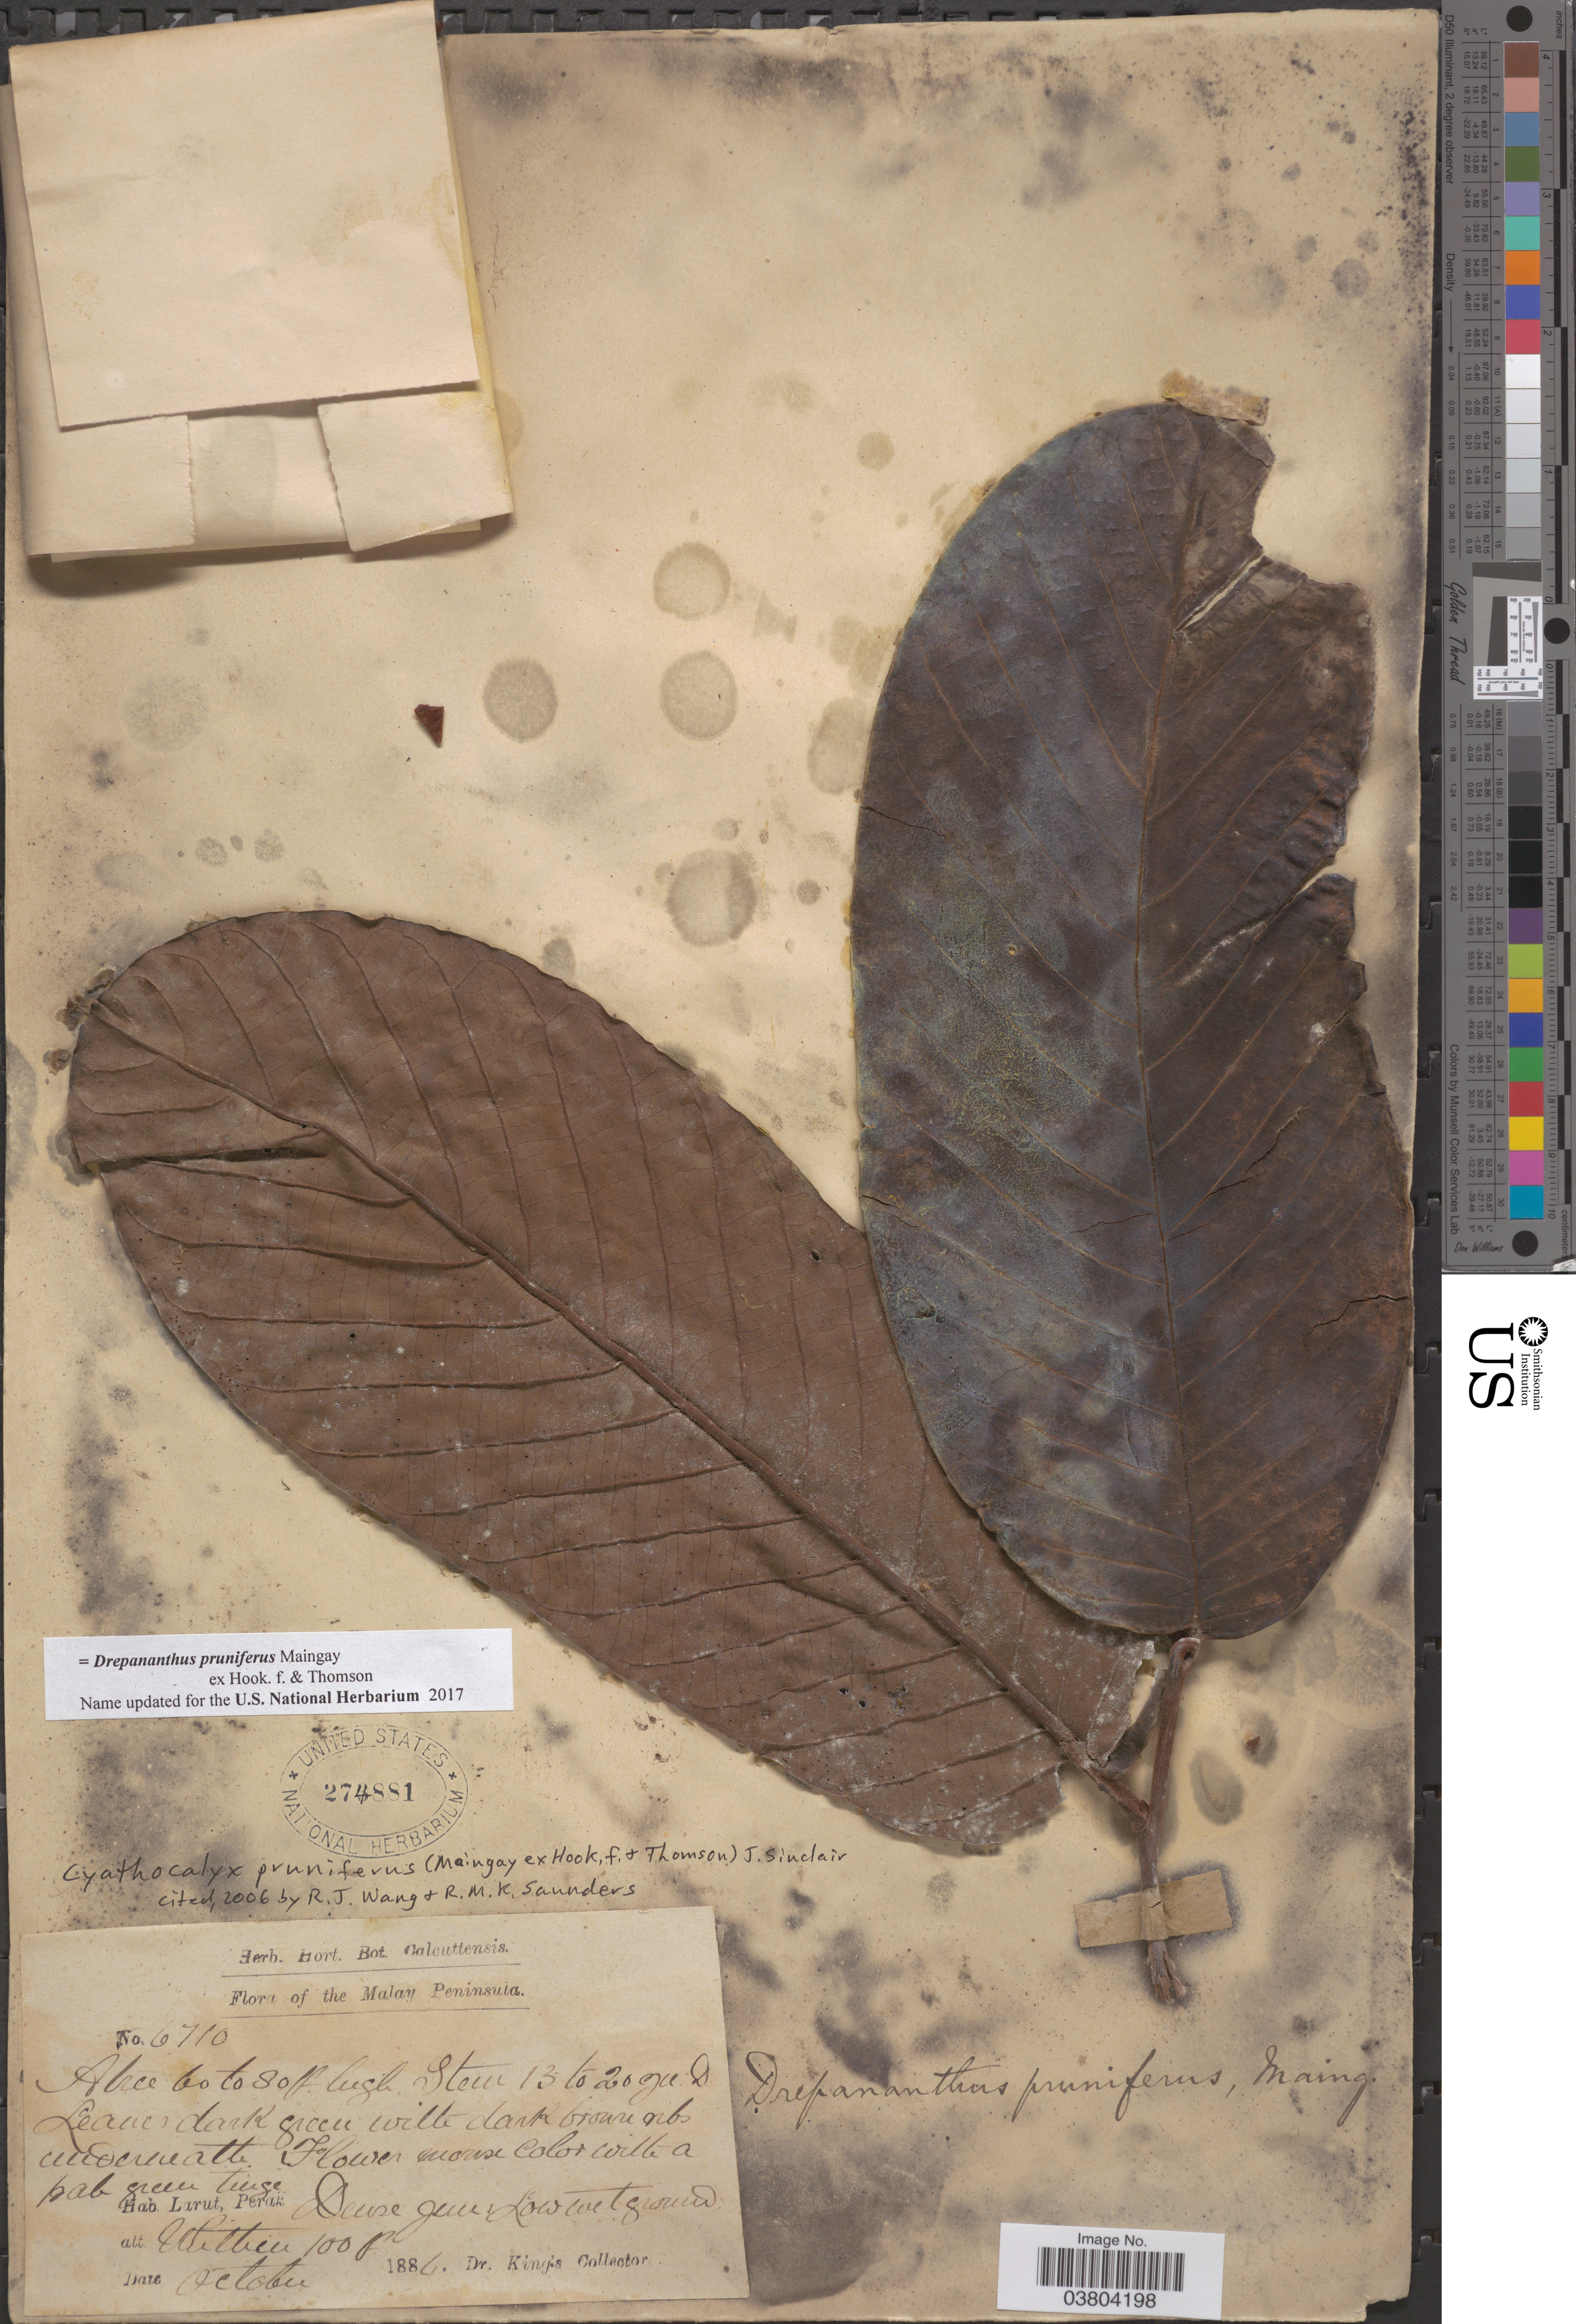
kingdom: Plantae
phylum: Tracheophyta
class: Magnoliopsida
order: Magnoliales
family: Annonaceae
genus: Drepananthus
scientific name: Drepananthus pruniferus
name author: Maingay ex Hook. f. & Thomson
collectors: Dr. King's collector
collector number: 6710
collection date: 1884-10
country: Malaysia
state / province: Perak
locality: The Malay Peninsula. Larut.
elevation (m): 30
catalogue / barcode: US 274881